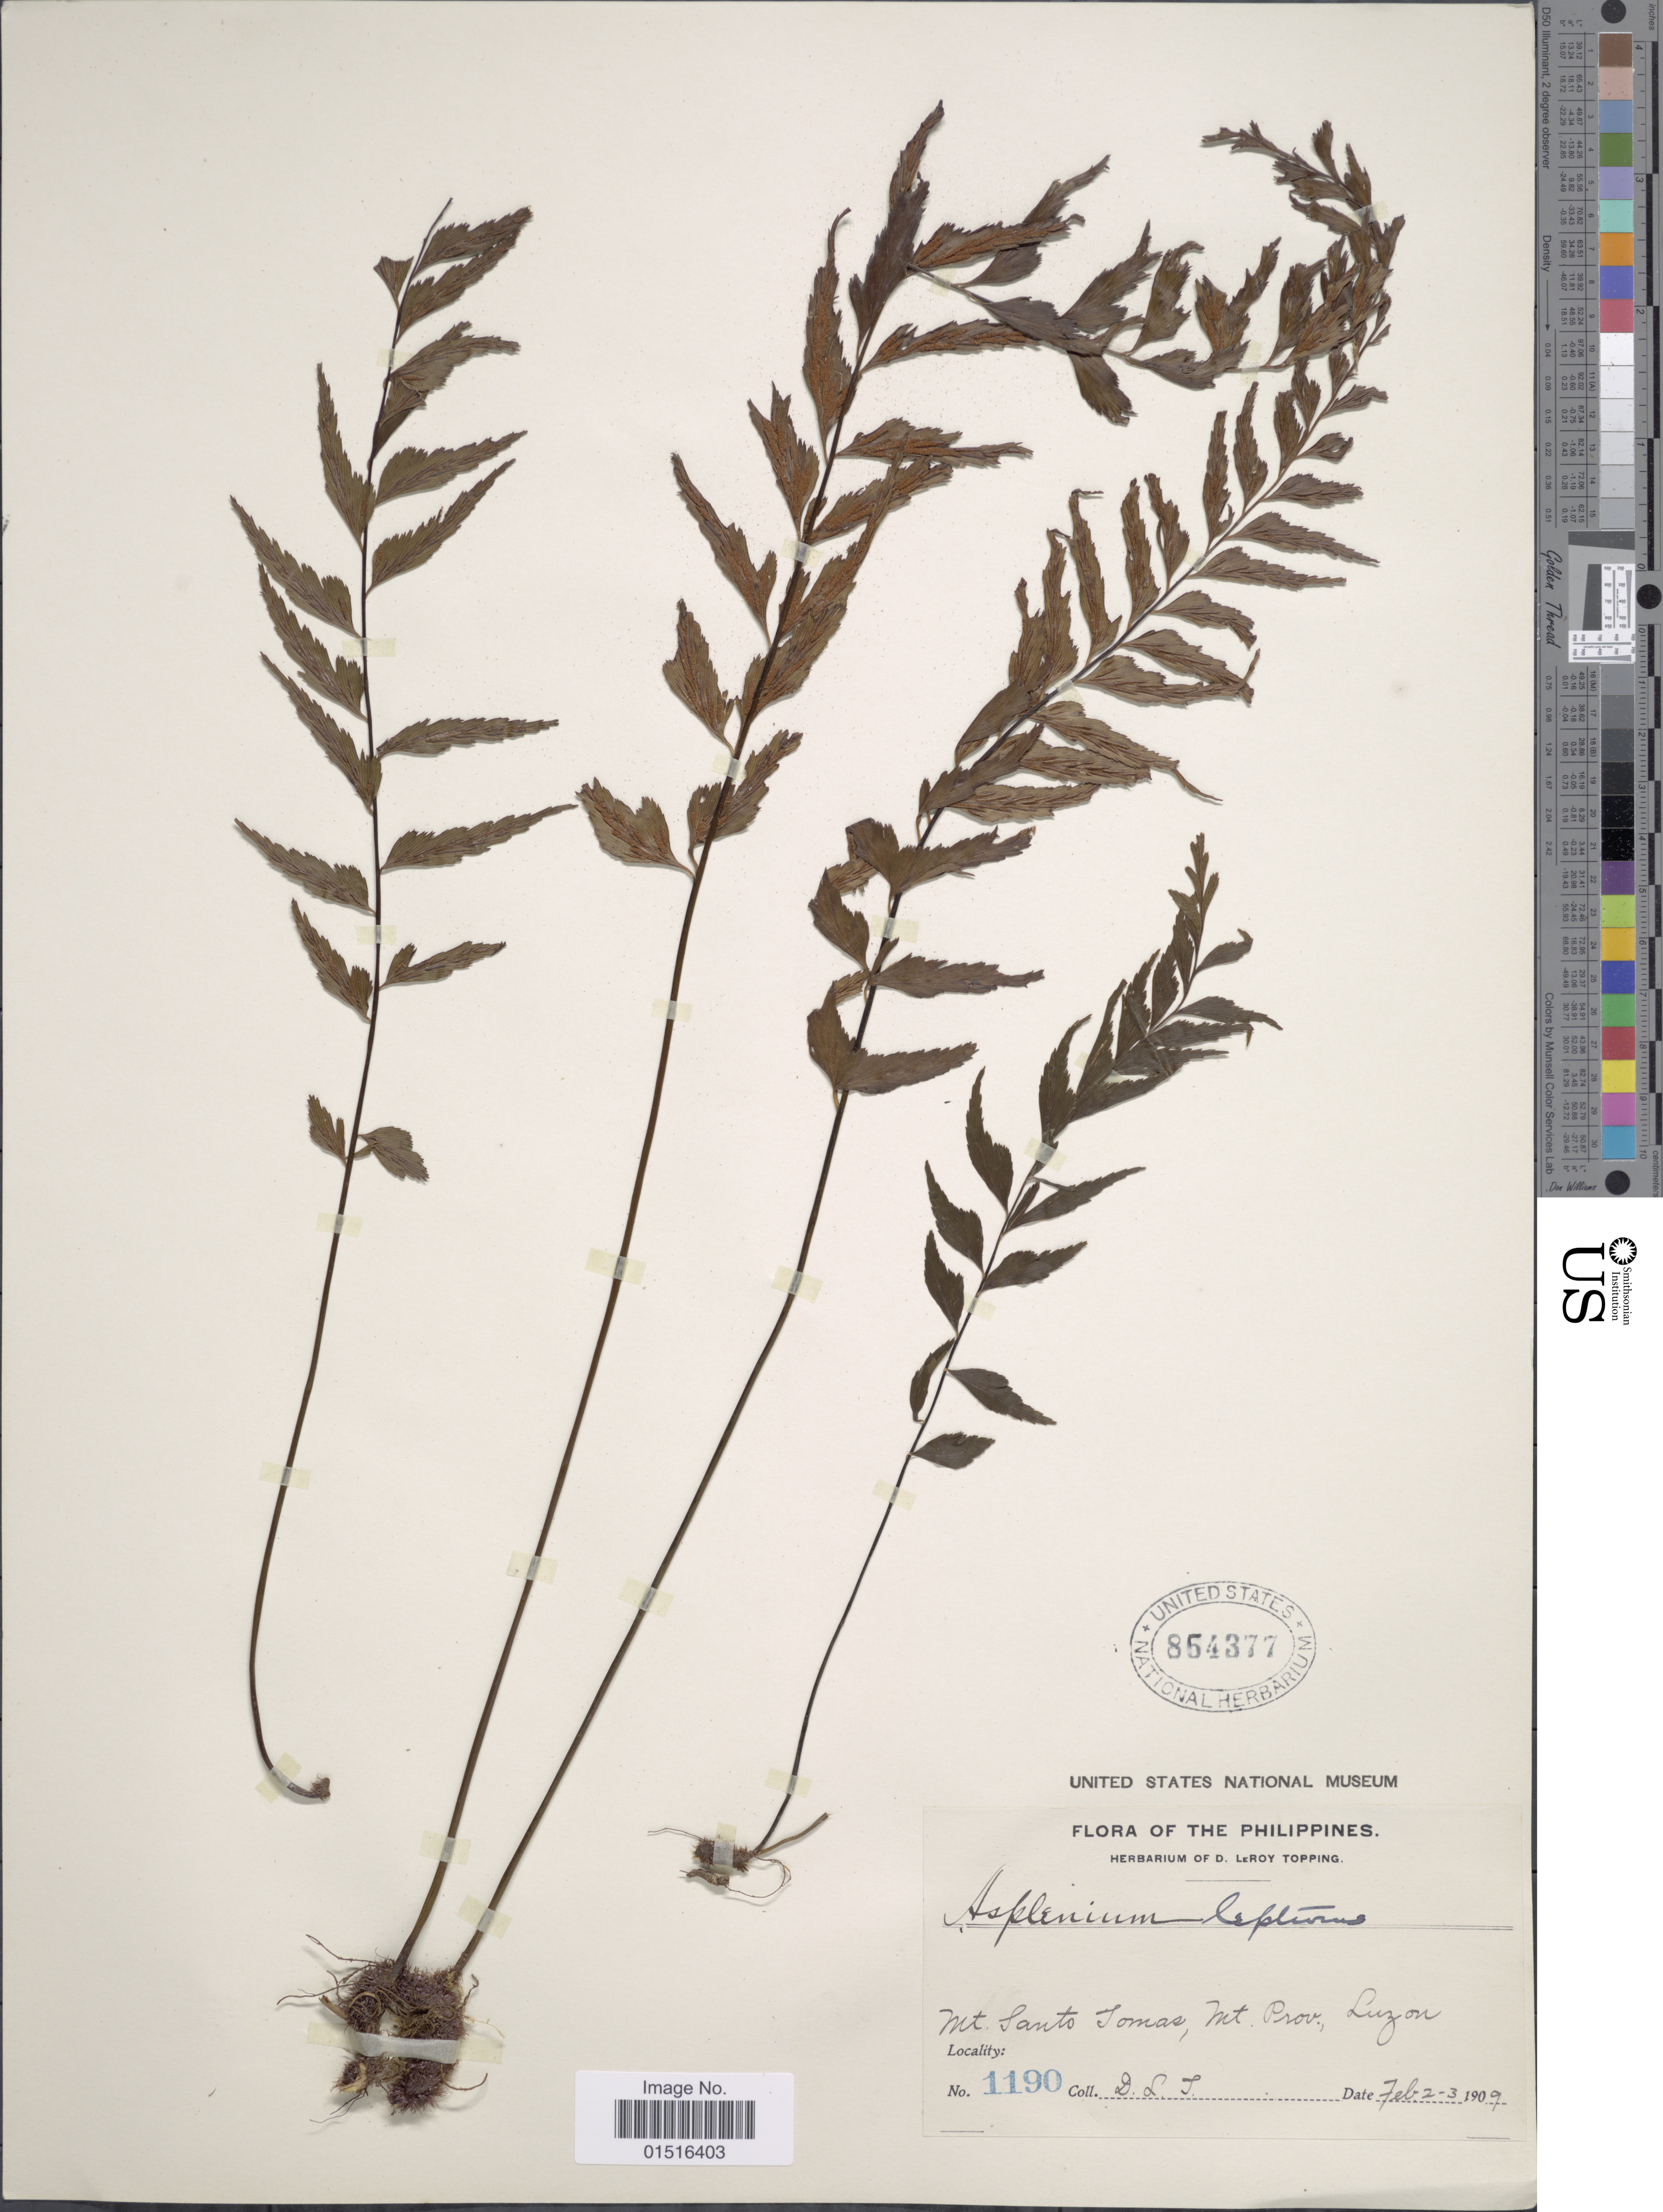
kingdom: Plantae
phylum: Tracheophyta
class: Polypodiopsida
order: Polypodiales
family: Aspleniaceae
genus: Asplenium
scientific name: Asplenium lepturus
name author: J. Sm. ex C. Presl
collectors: D. L. Topping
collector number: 1190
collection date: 1909-02-02/1909-02-03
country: Philippines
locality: Mt. Santo Tomas, Mt. Prov., Luzon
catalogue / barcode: US 854377